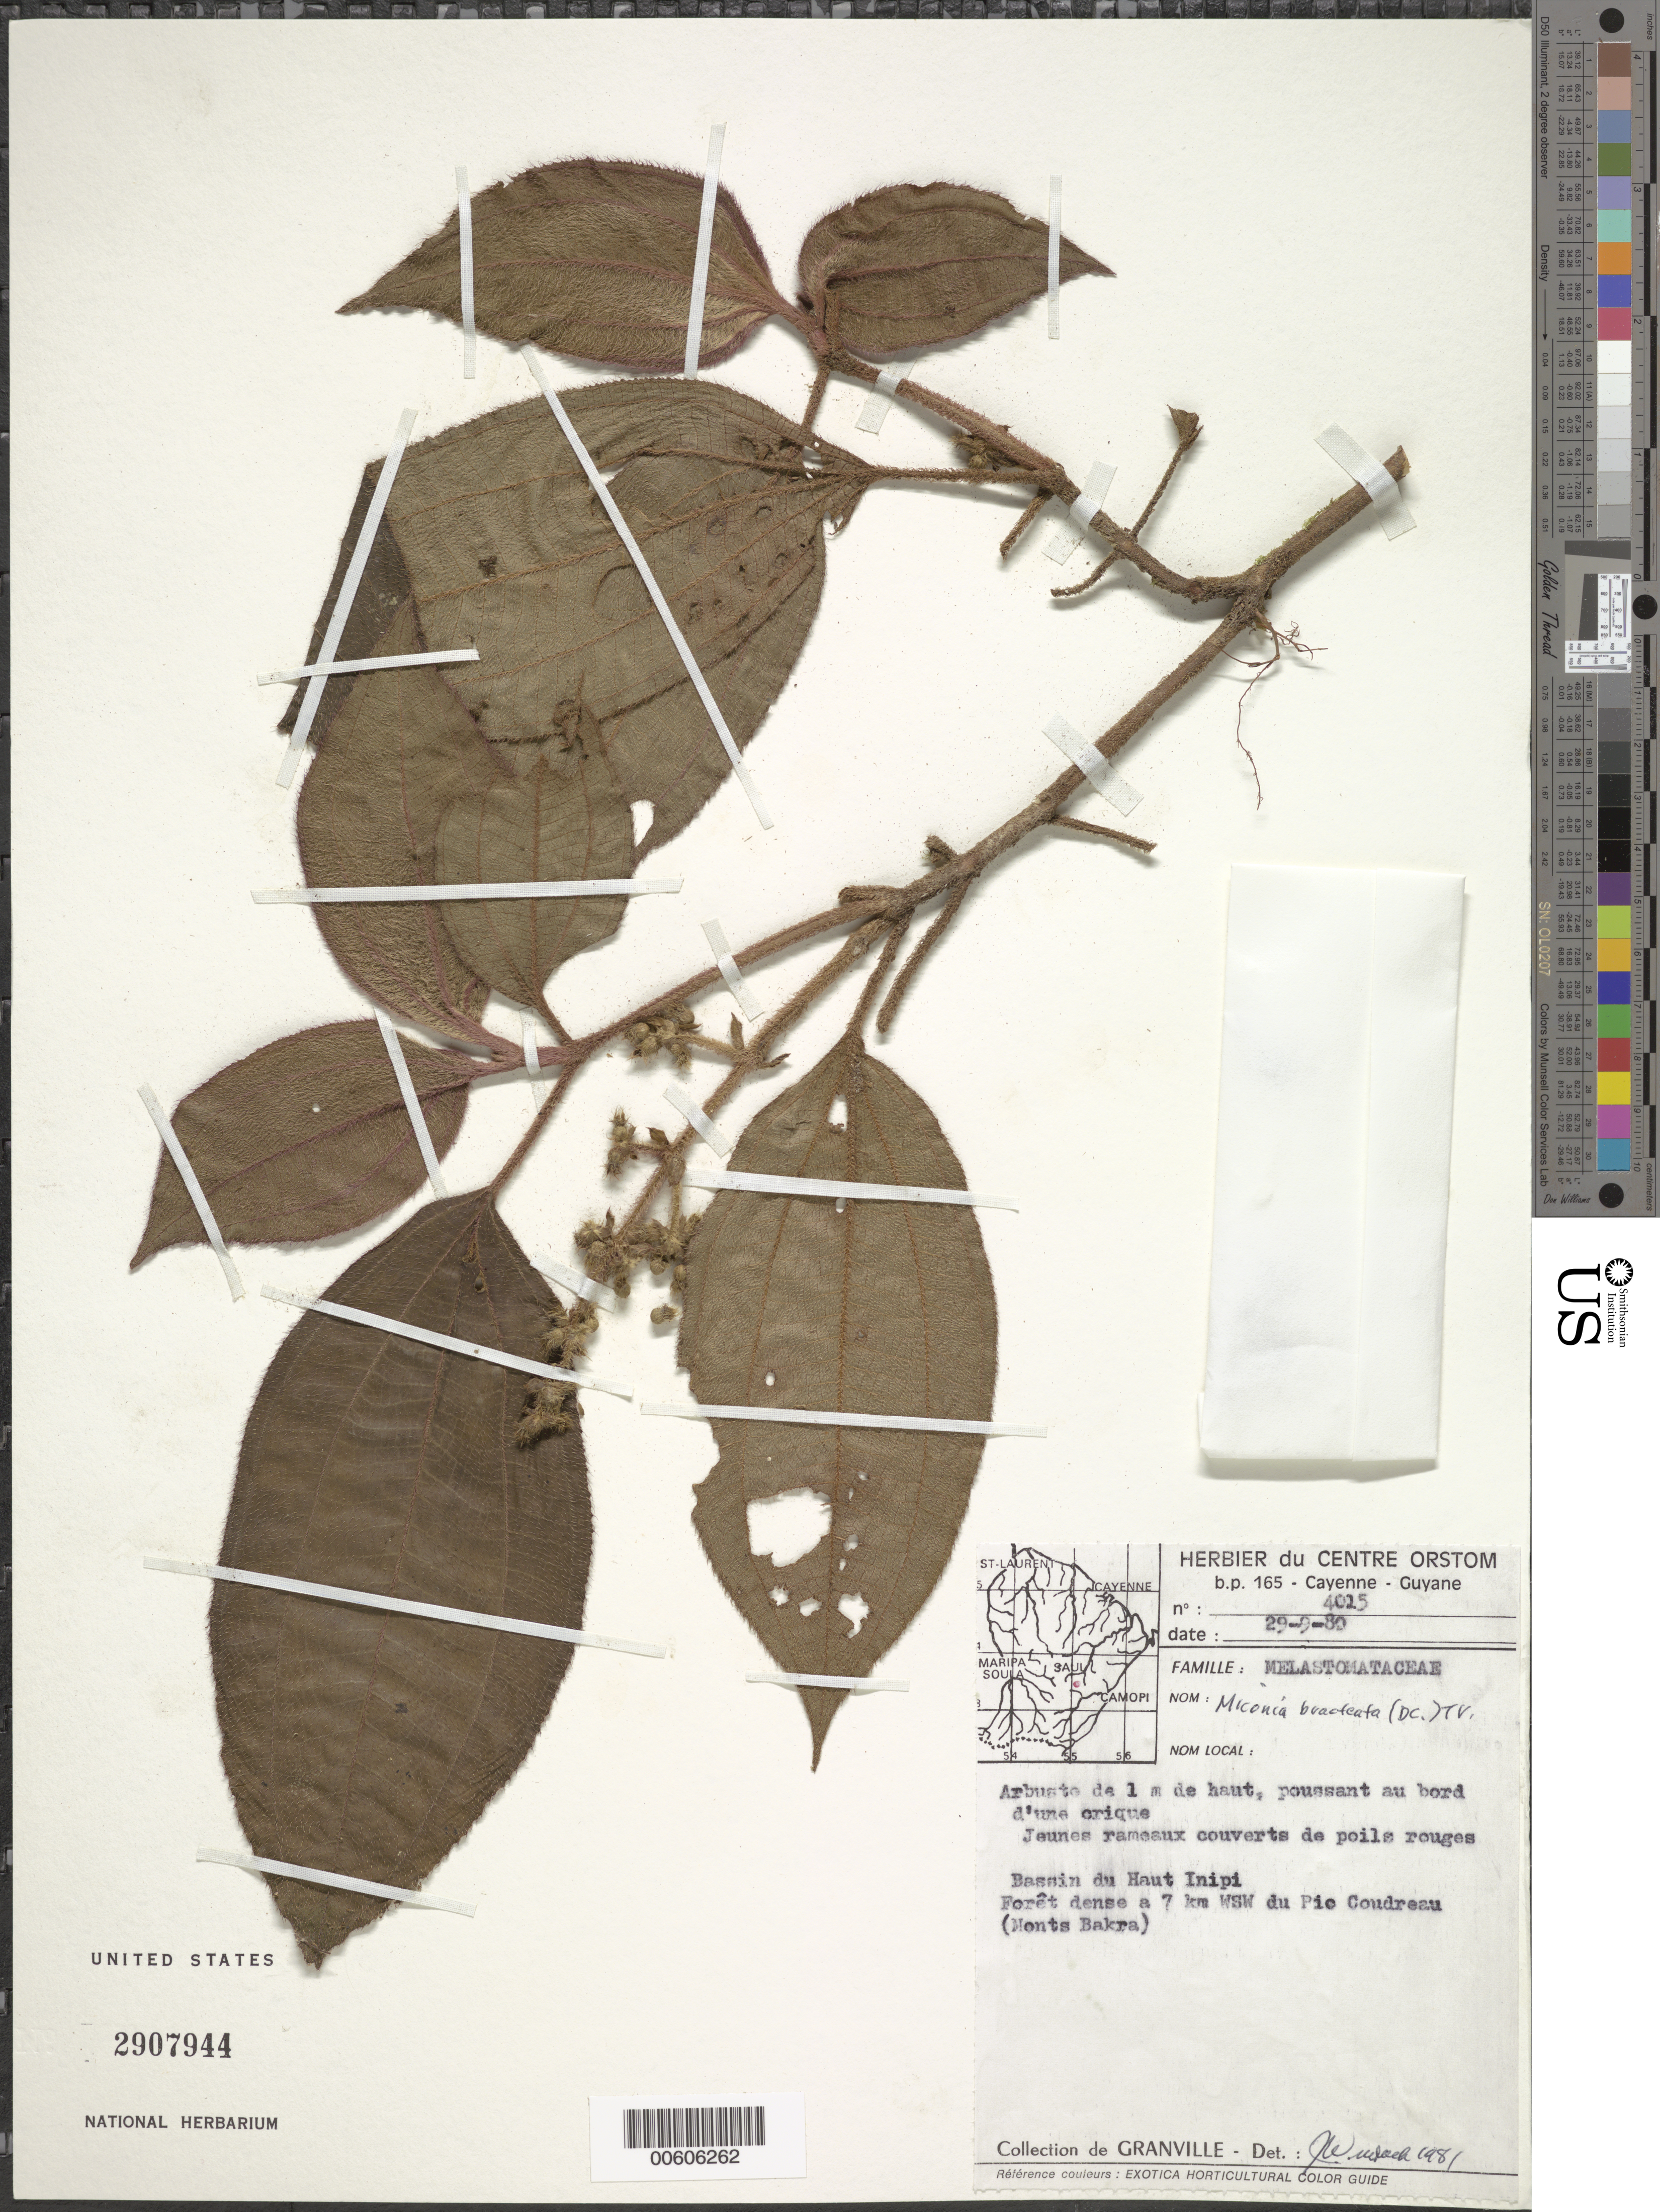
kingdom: Plantae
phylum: Tracheophyta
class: Magnoliopsida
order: Myrtales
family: Melastomataceae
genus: Miconia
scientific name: Miconia bracteata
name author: (DC.) Triana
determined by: Wurdack, John J., (US), US (UNITED STATES)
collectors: J.-J. de Granville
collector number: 4015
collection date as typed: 29-Sep-80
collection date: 1980-09-29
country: French Guiana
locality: Bassin du Haut Inipi, 7 km WSW du Pic Coudreau (Monts Bakra)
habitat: Foret basse, au bord d'une crique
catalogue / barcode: US 2907944